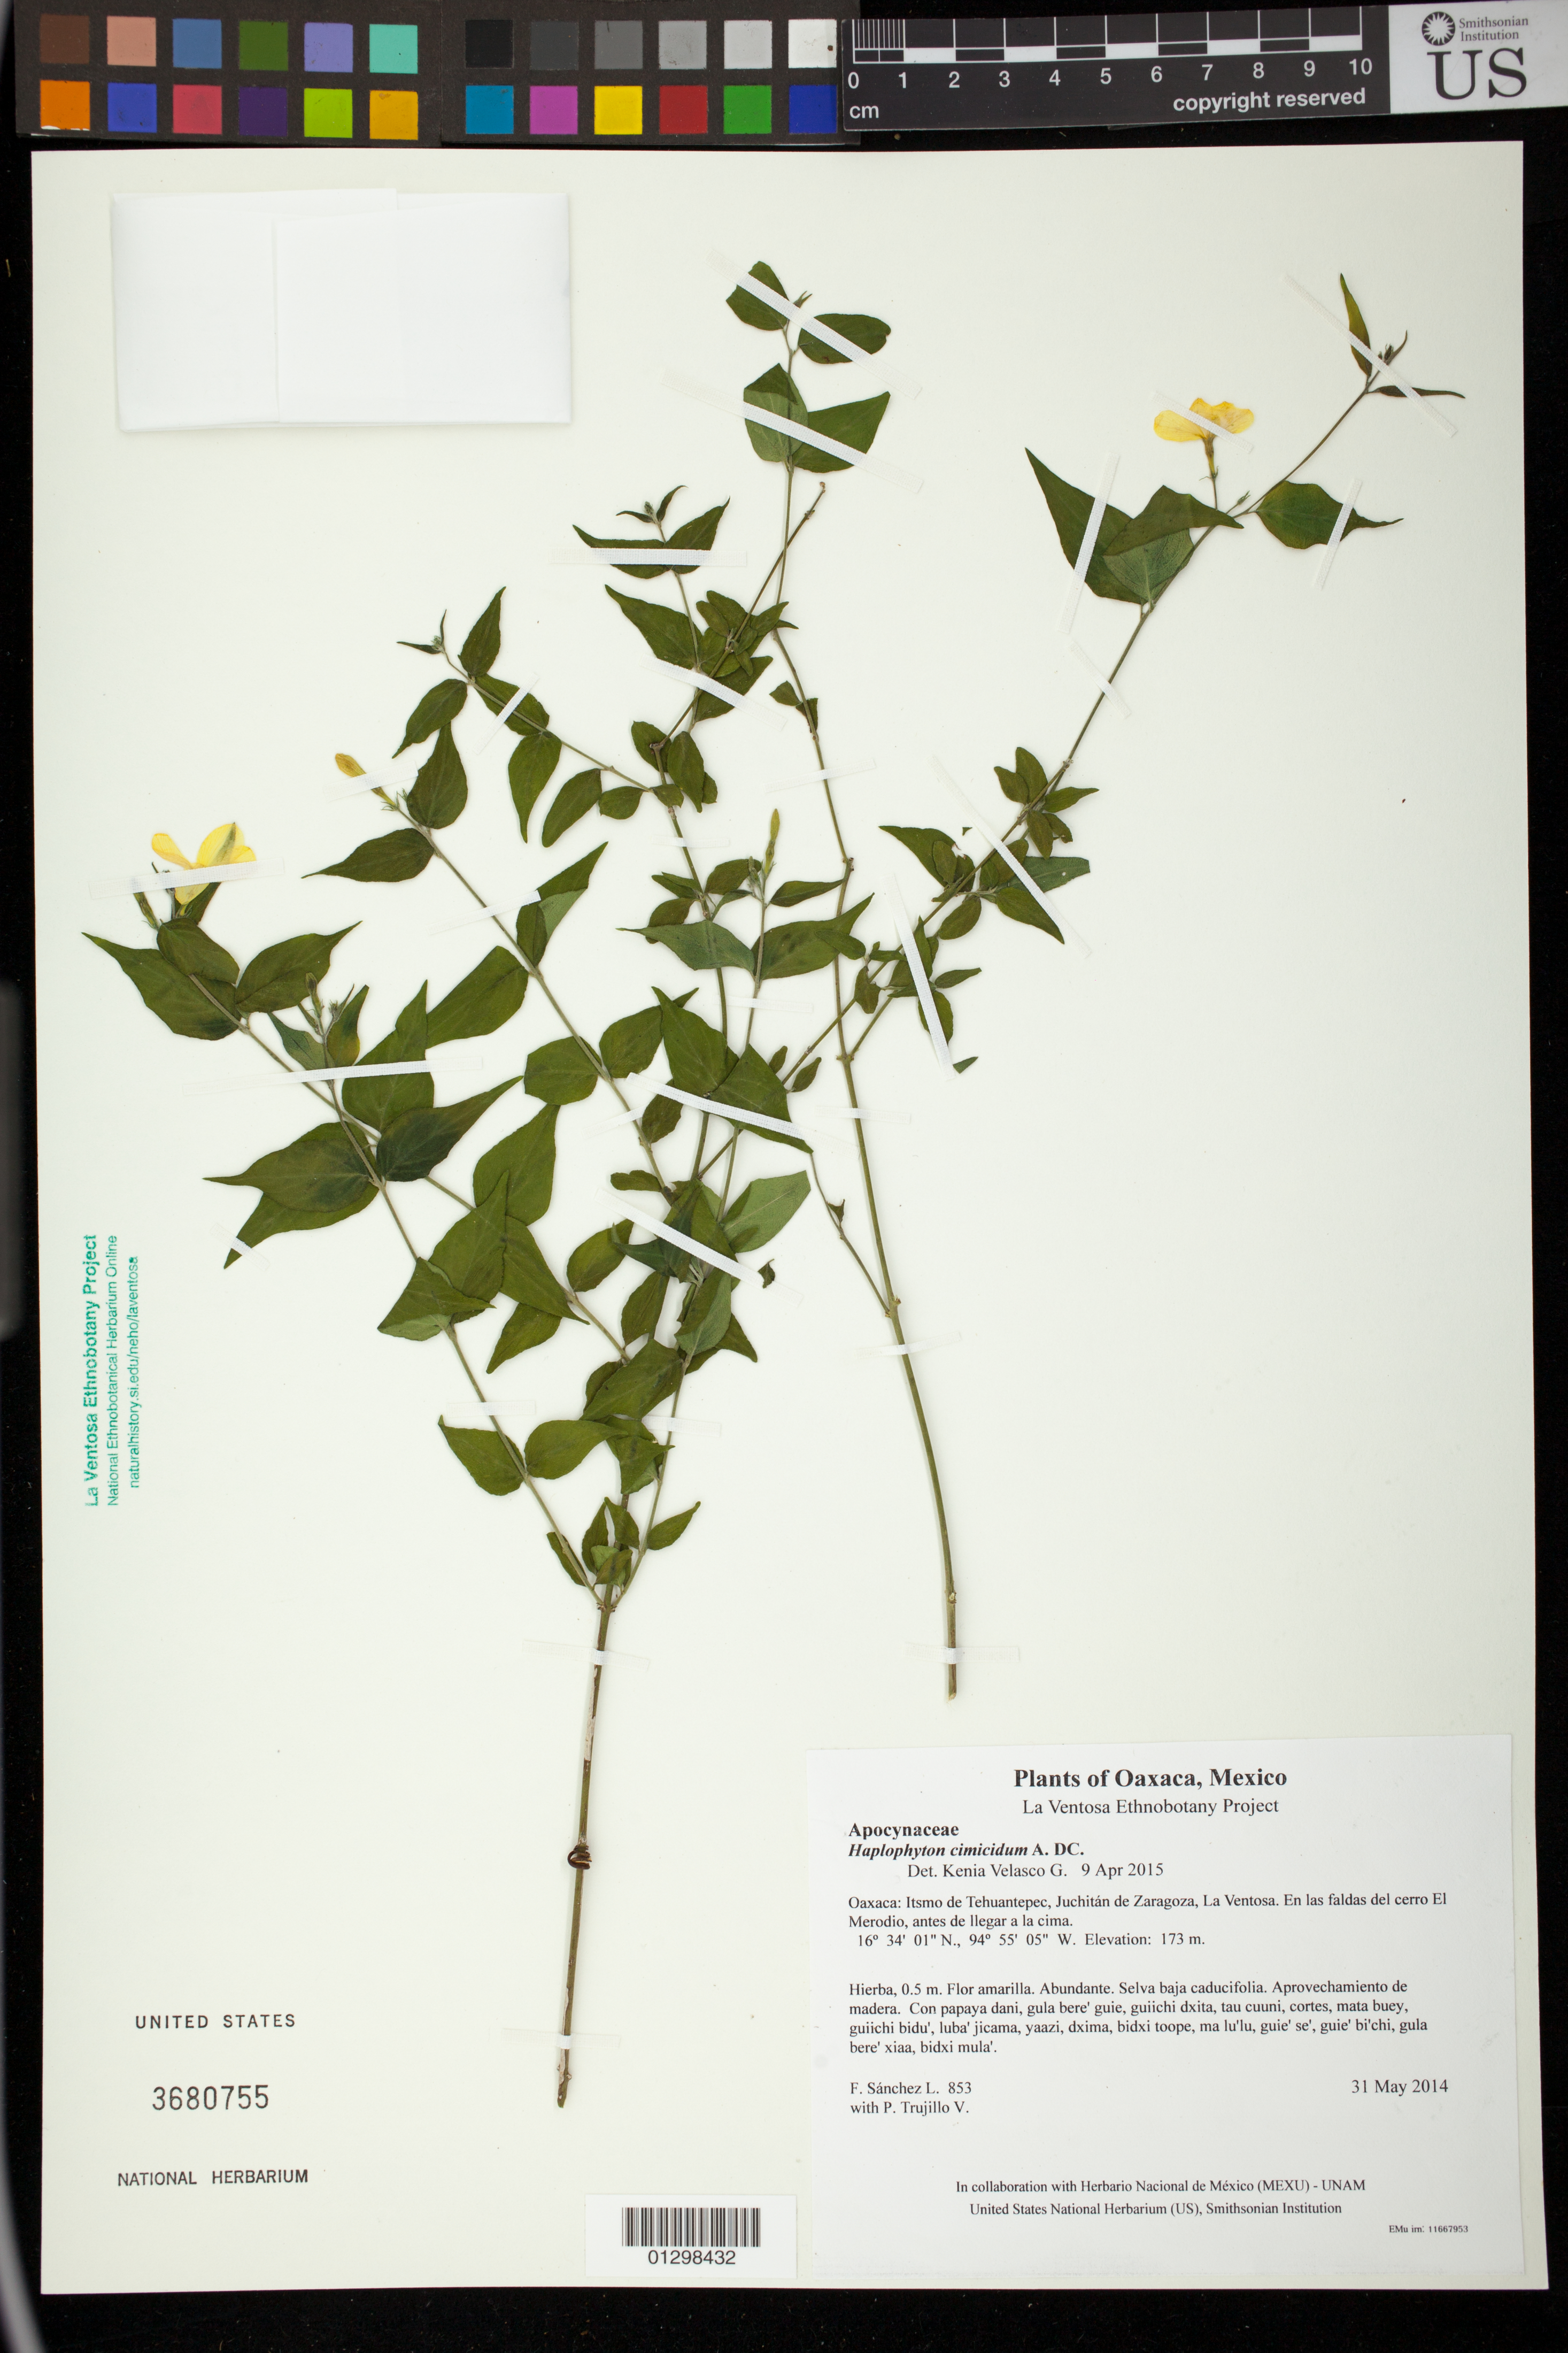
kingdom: Plantae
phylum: Tracheophyta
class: Magnoliopsida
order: Gentianales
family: Apocynaceae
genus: Haplophyton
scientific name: Haplophyton cimicidum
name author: A. DC.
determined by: Velasco G., Kenia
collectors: F. Sánchez L. & P. Trujillo V.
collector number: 853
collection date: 2014-05-31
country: Mexico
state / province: Oaxaca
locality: Itsmo de Tehuantepec, Juchitán de Zaragoza, La Ventosa. En las faldas del cerro El Merodio, antes de llegar a la cima.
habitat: Selva baja caducifolia. Aprovechamiento de madera.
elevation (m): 173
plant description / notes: JEBOT, MEXU, SERO, US; Guixi bandaga. 0.5 m. Guie' naguchi. Stale.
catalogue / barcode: US 3680755